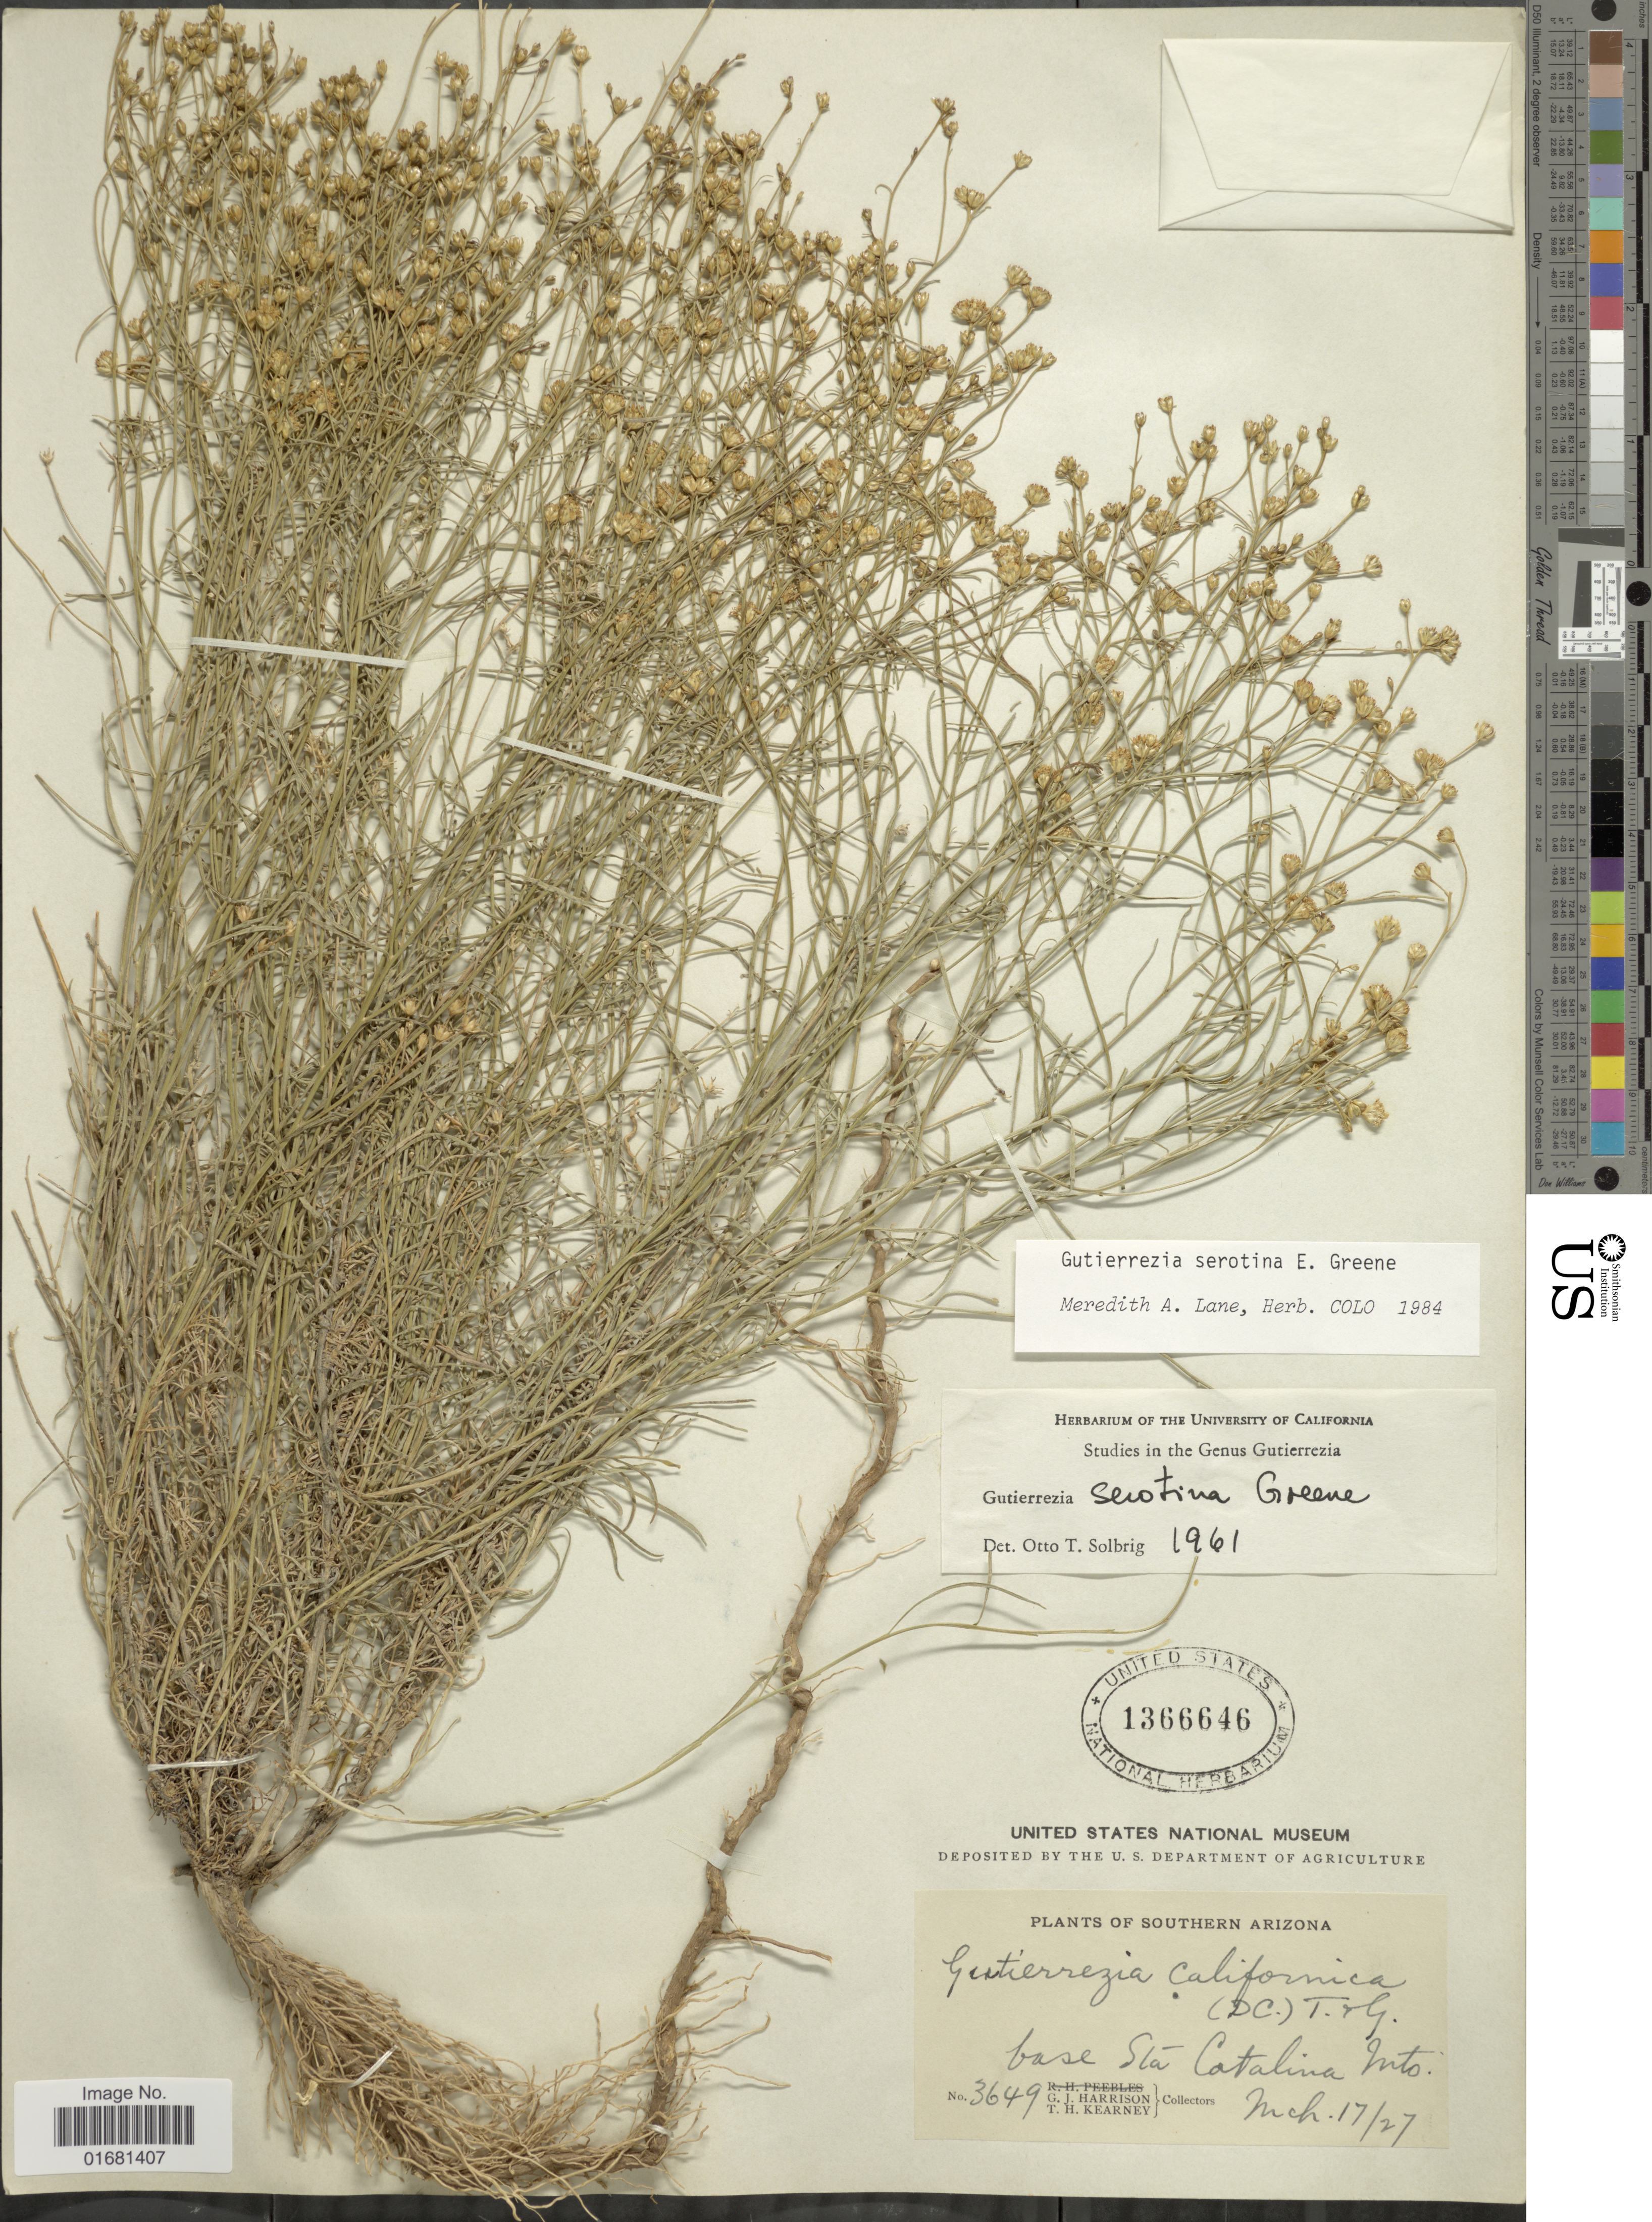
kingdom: Plantae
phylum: Tracheophyta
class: Magnoliopsida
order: Asterales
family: Asteraceae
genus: Gutierrezia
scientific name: Gutierrezia serotina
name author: Greene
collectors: G. J. Harrison & T. H. Kearney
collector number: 3649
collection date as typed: Transcribed d/m/y: 17/3/27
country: United States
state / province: Arizona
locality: Southern Arizona. base Sta Catalina Mts.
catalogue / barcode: US 1366646